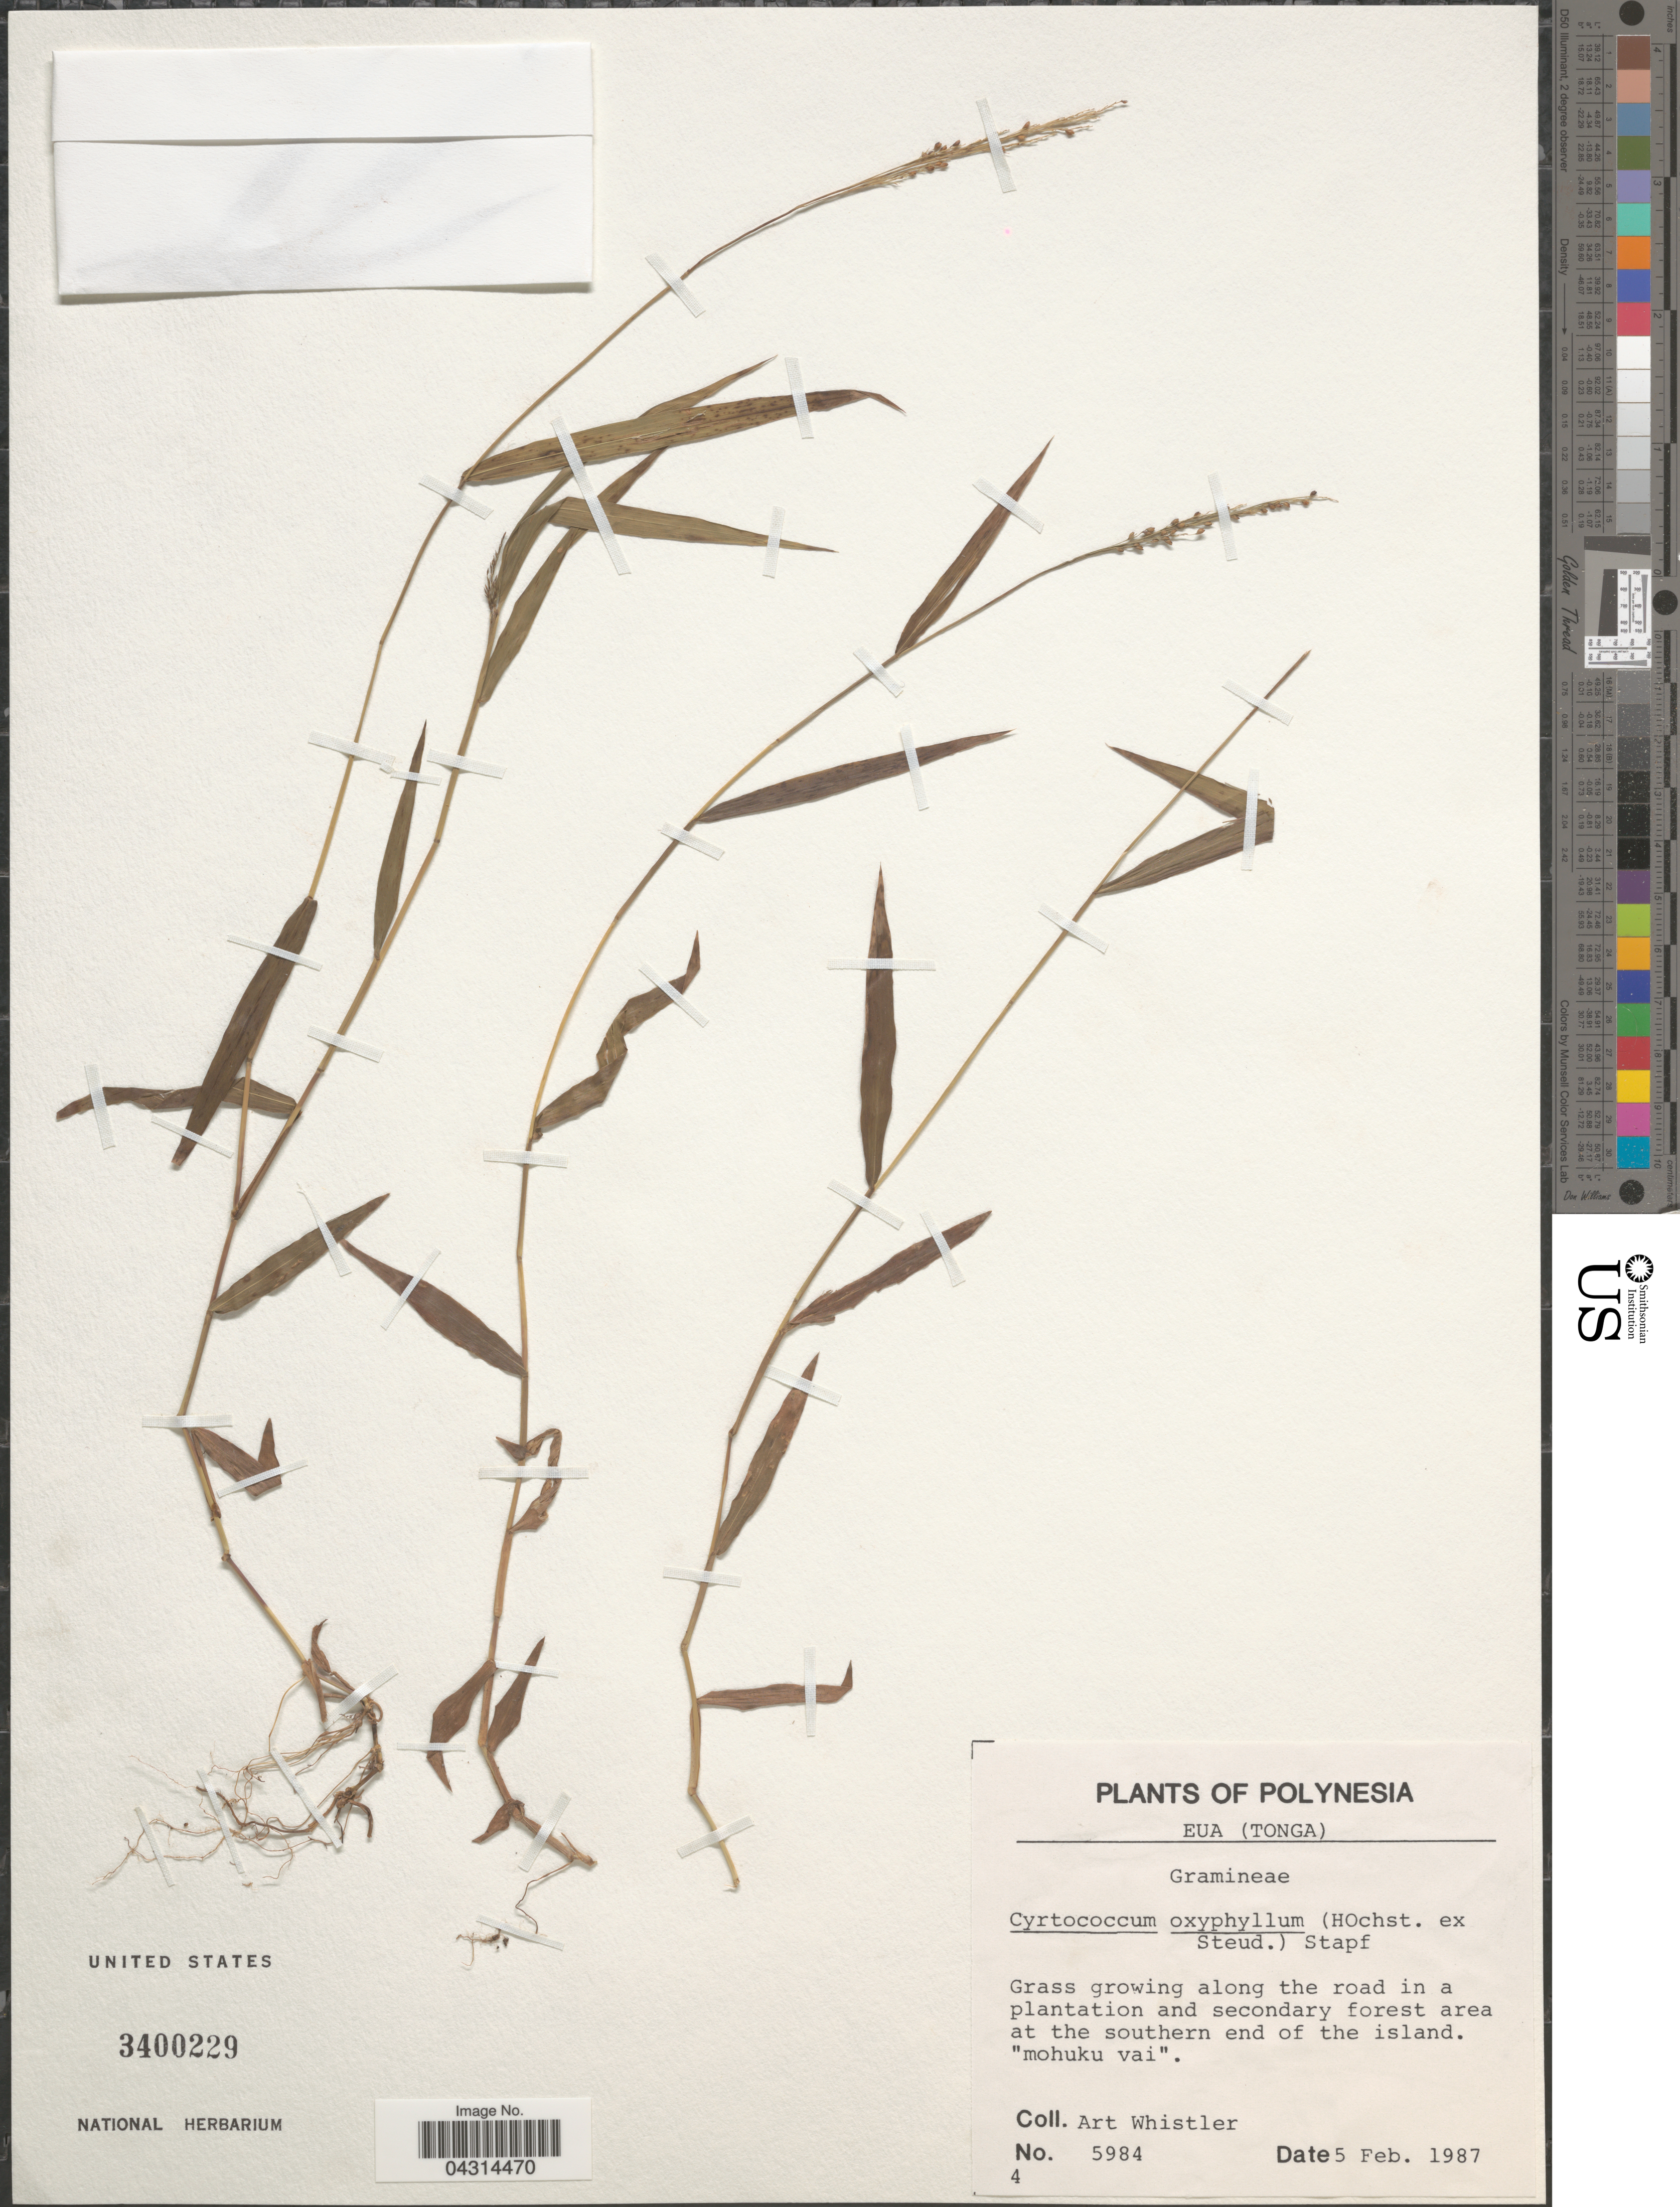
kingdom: Plantae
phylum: Tracheophyta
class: Liliopsida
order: Poales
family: Poaceae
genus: Cyrtococcum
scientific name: Cyrtococcum oxyphyllum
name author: (Steud.) Stapf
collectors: A. Whistler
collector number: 5984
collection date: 1987-02-05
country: Tonga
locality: Polynesia. EUA (Tonga). Grass growing along the road in a plantation and secondary forest area at the southern end of the island. "mohuku vai".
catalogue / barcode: US 3400229